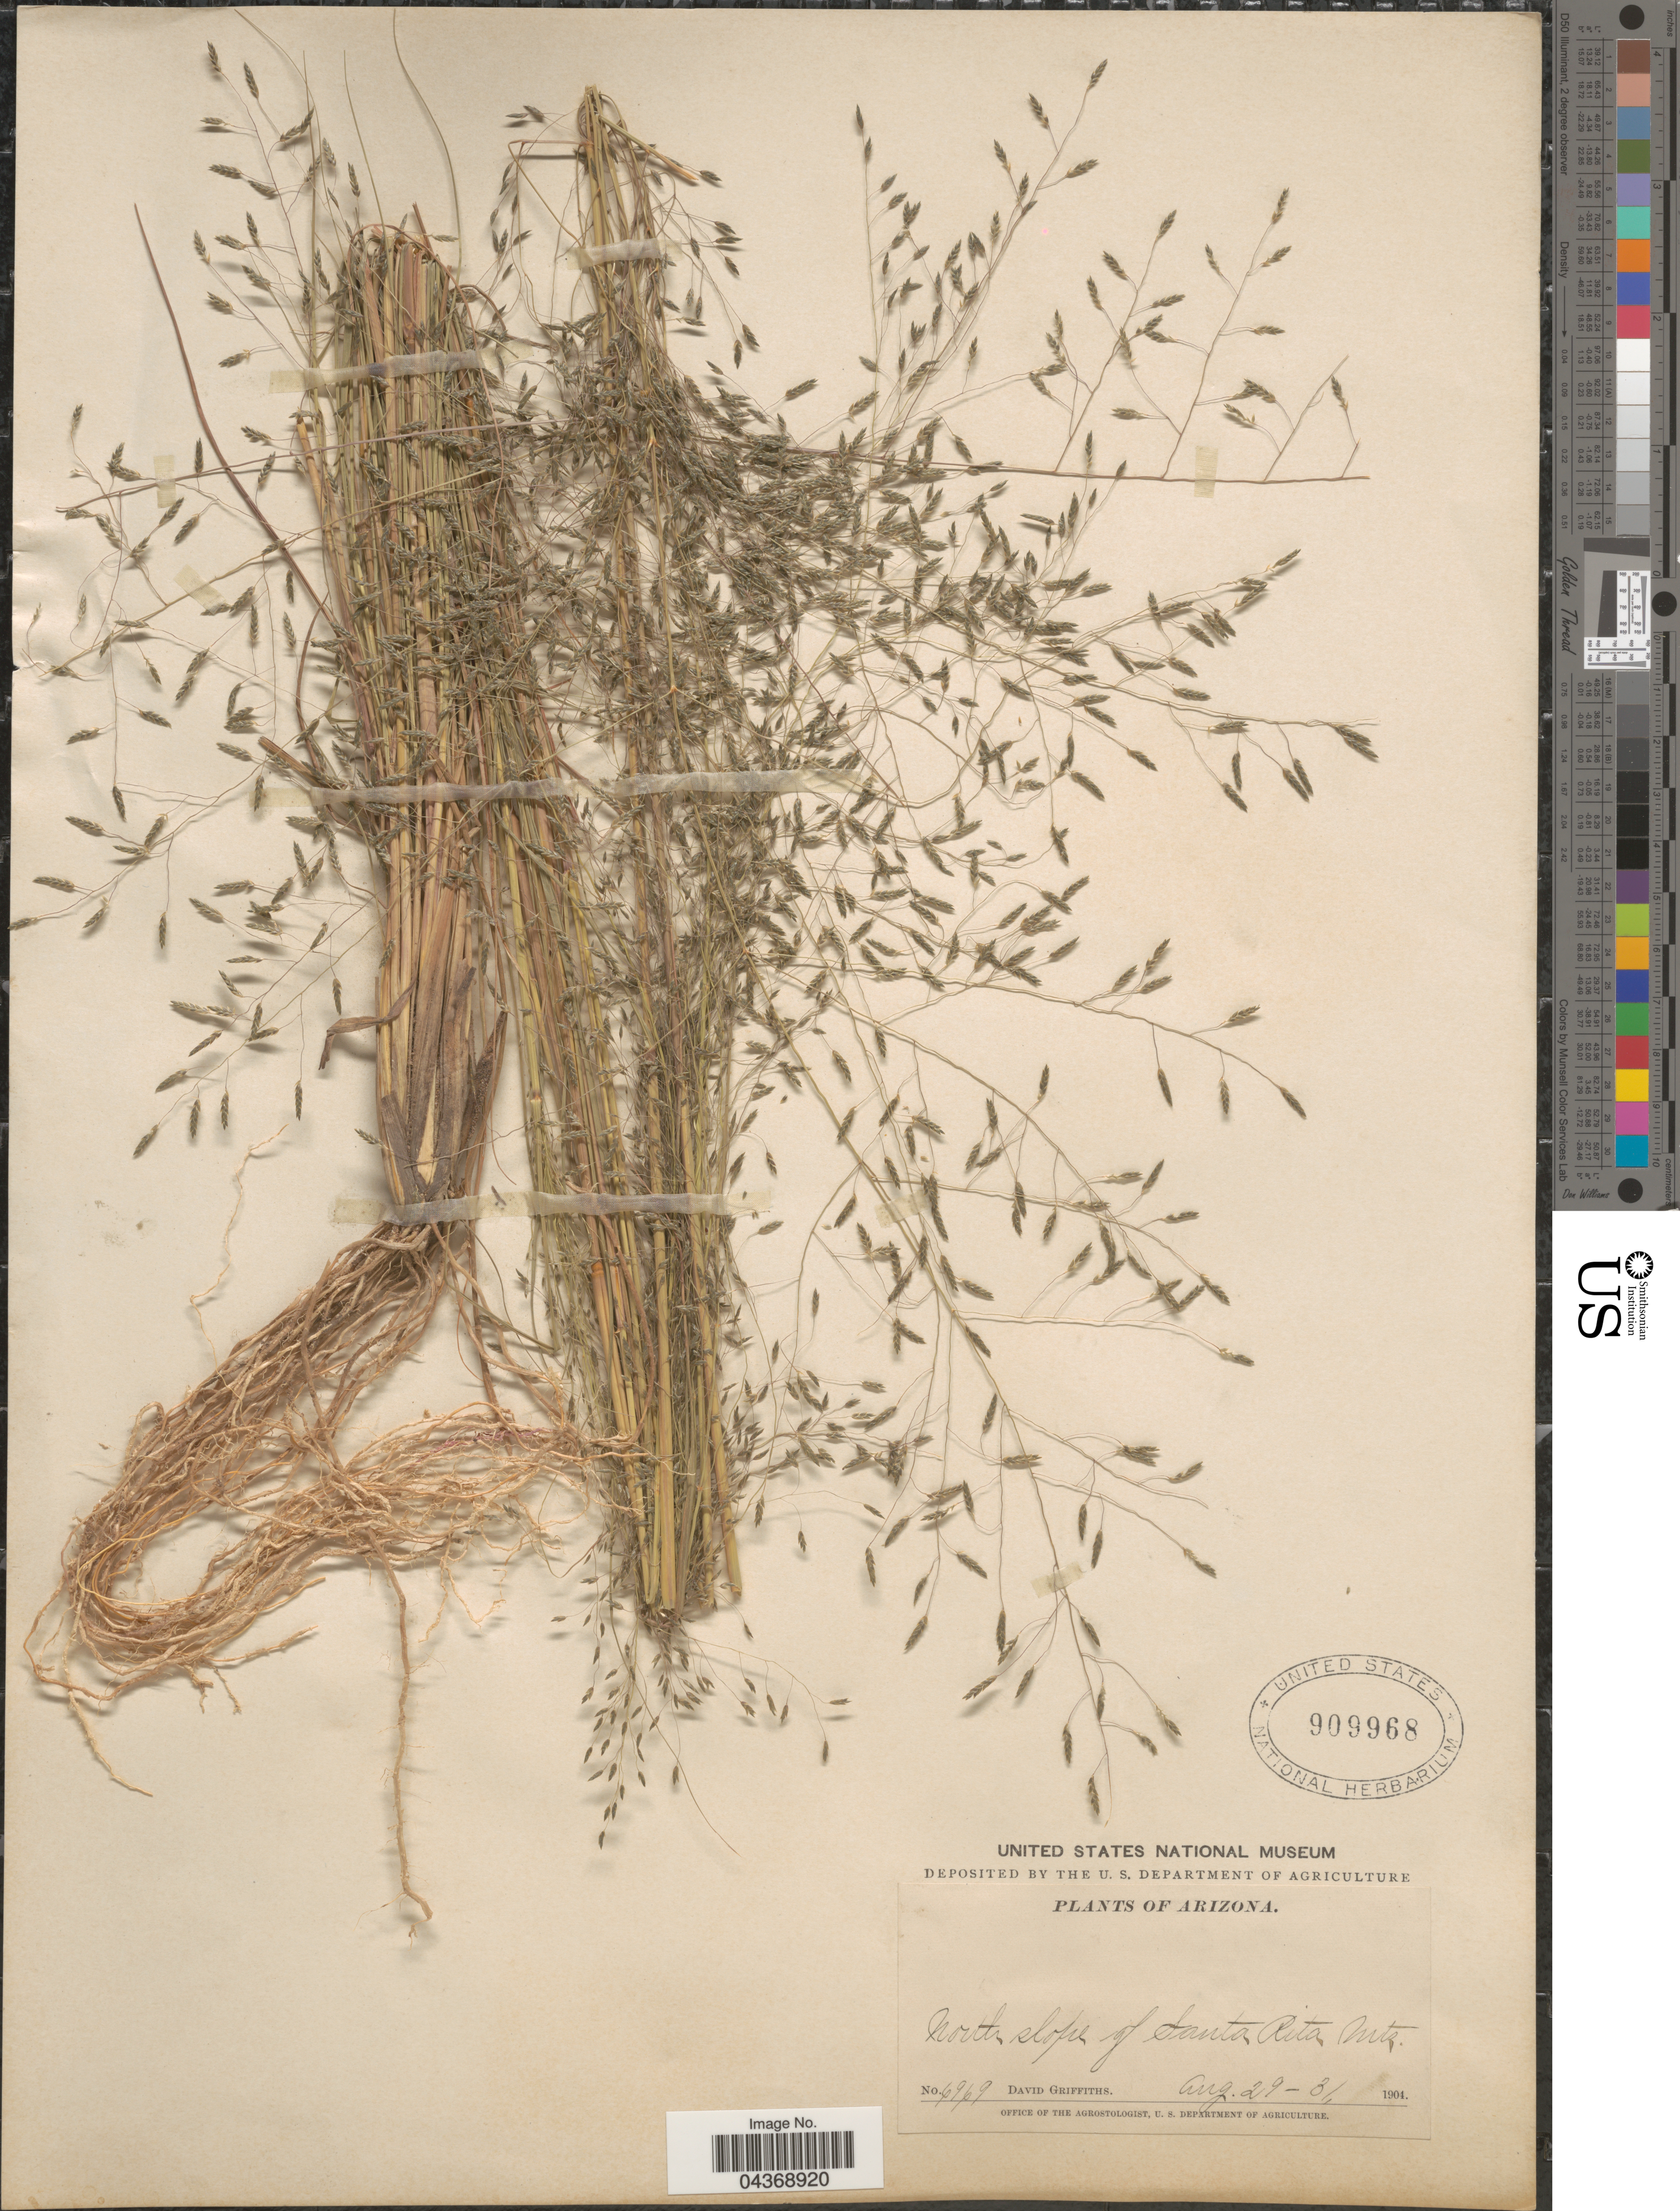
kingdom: Plantae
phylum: Tracheophyta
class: Liliopsida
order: Poales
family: Poaceae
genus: Eragrostis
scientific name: Eragrostis intermedia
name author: Hitchc.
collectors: D. Griffiths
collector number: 6969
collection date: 1904-08-29/1904-08-31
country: United States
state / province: Arizona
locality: North slope of Santa Rita Mts.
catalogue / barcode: US 909968